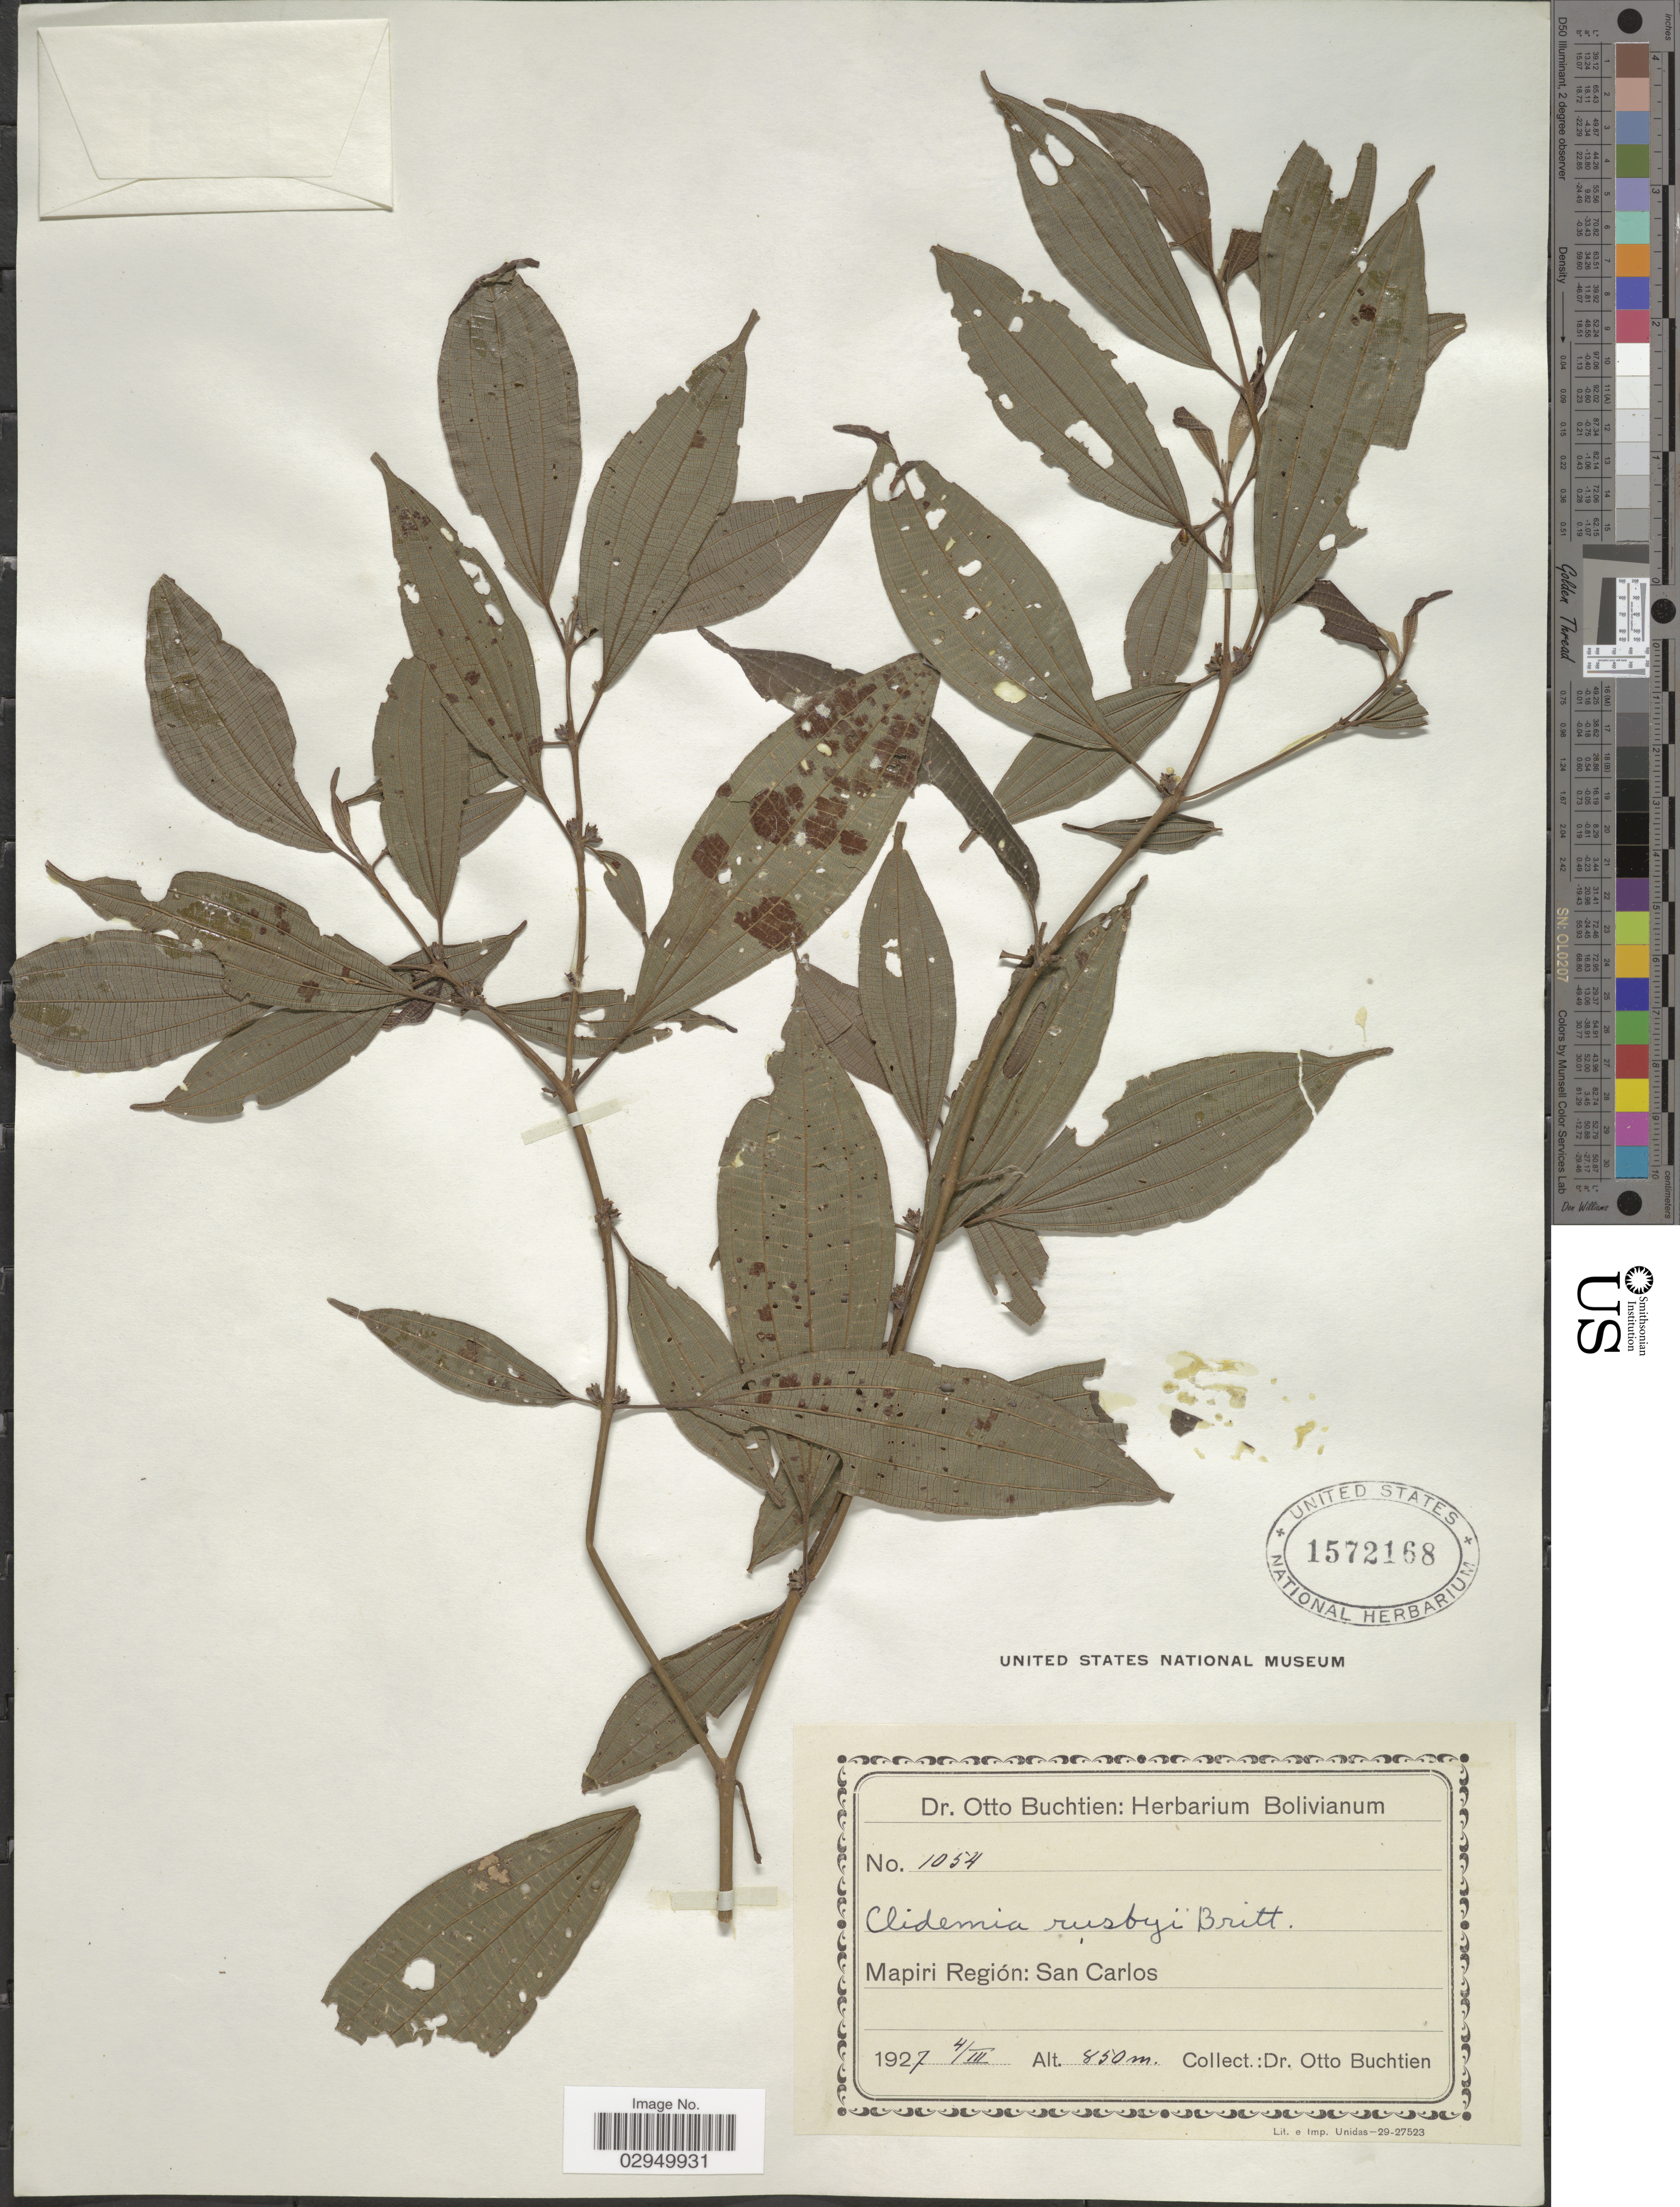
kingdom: Plantae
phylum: Tracheophyta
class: Magnoliopsida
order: Myrtales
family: Melastomataceae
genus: Clidemia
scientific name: Clidemia sessiliflora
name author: (Naudin) Cogn.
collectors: O. Buchtien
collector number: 1054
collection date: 1927-03-04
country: Bolivia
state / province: La Paz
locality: Mapiri Región: San Carlos.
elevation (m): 850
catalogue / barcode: US 1572168